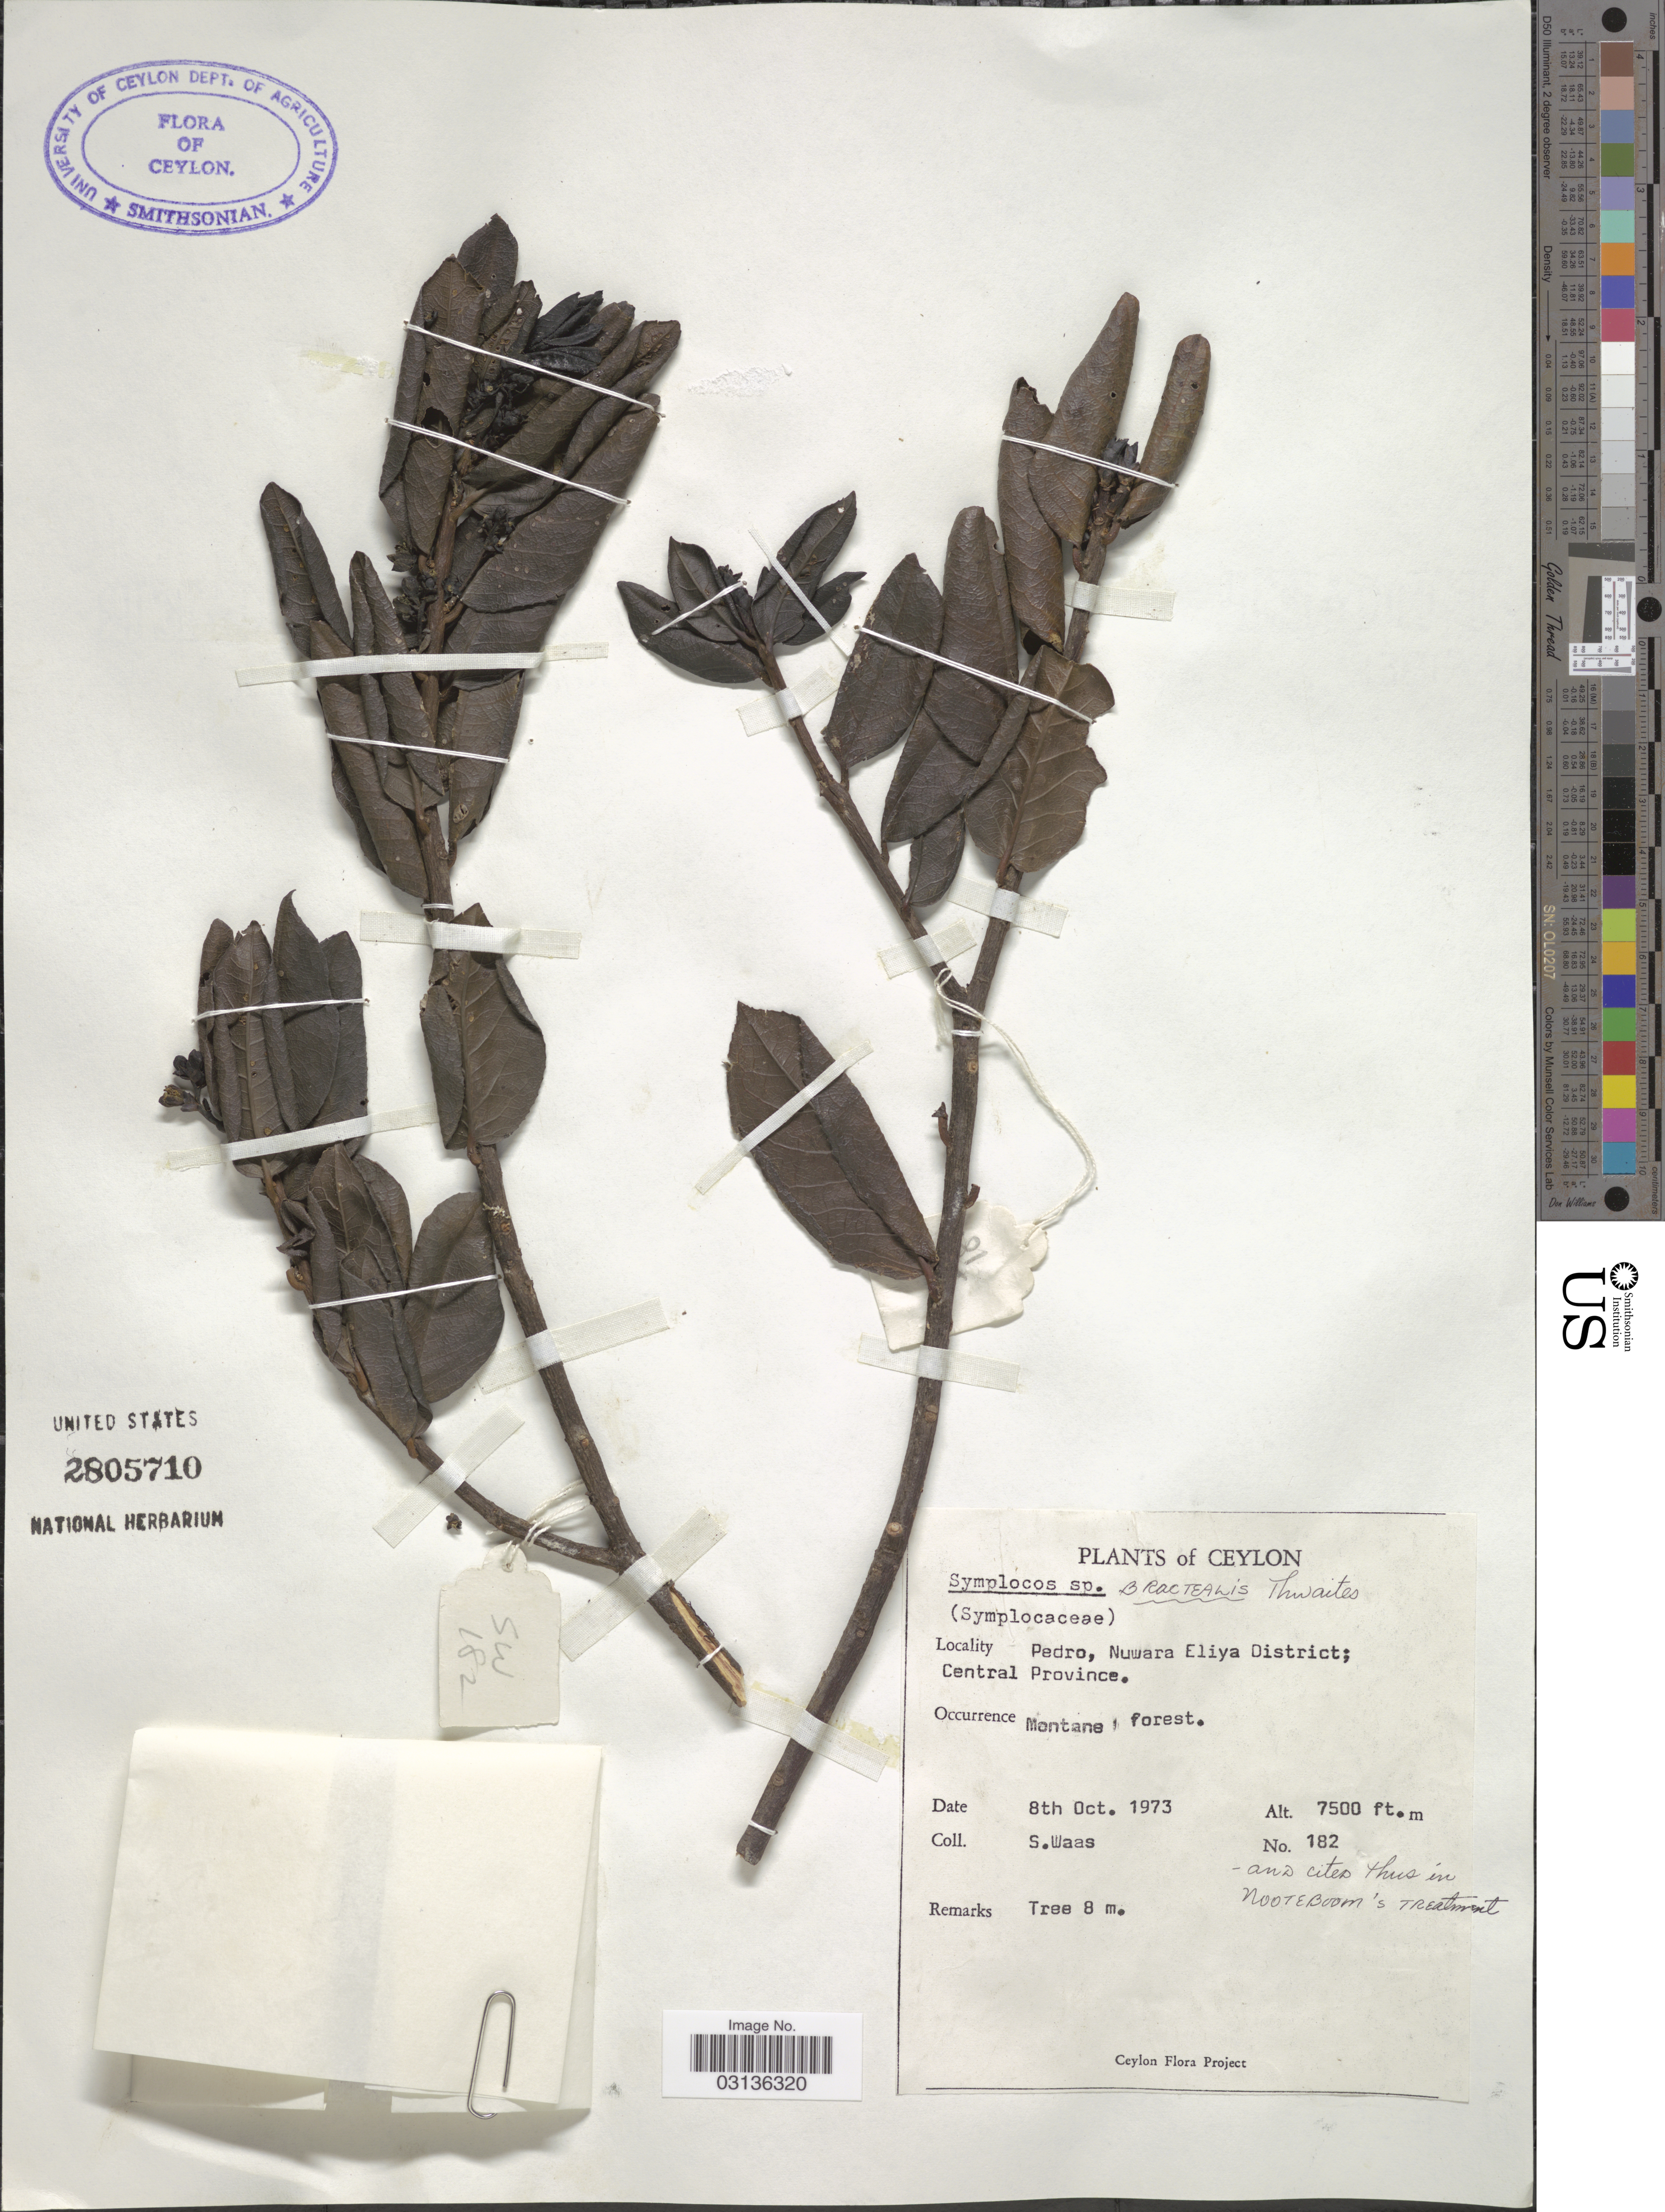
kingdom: Plantae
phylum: Tracheophyta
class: Magnoliopsida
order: Ericales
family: Symplocaceae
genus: Symplocos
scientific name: Symplocos bractealis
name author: Thwaites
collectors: S. Waas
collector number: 182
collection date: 1973-10-08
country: Sri Lanka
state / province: Central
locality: Ceylon. Pedro, Nuwara Eliya District; Central Province.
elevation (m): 229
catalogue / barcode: US 2805710